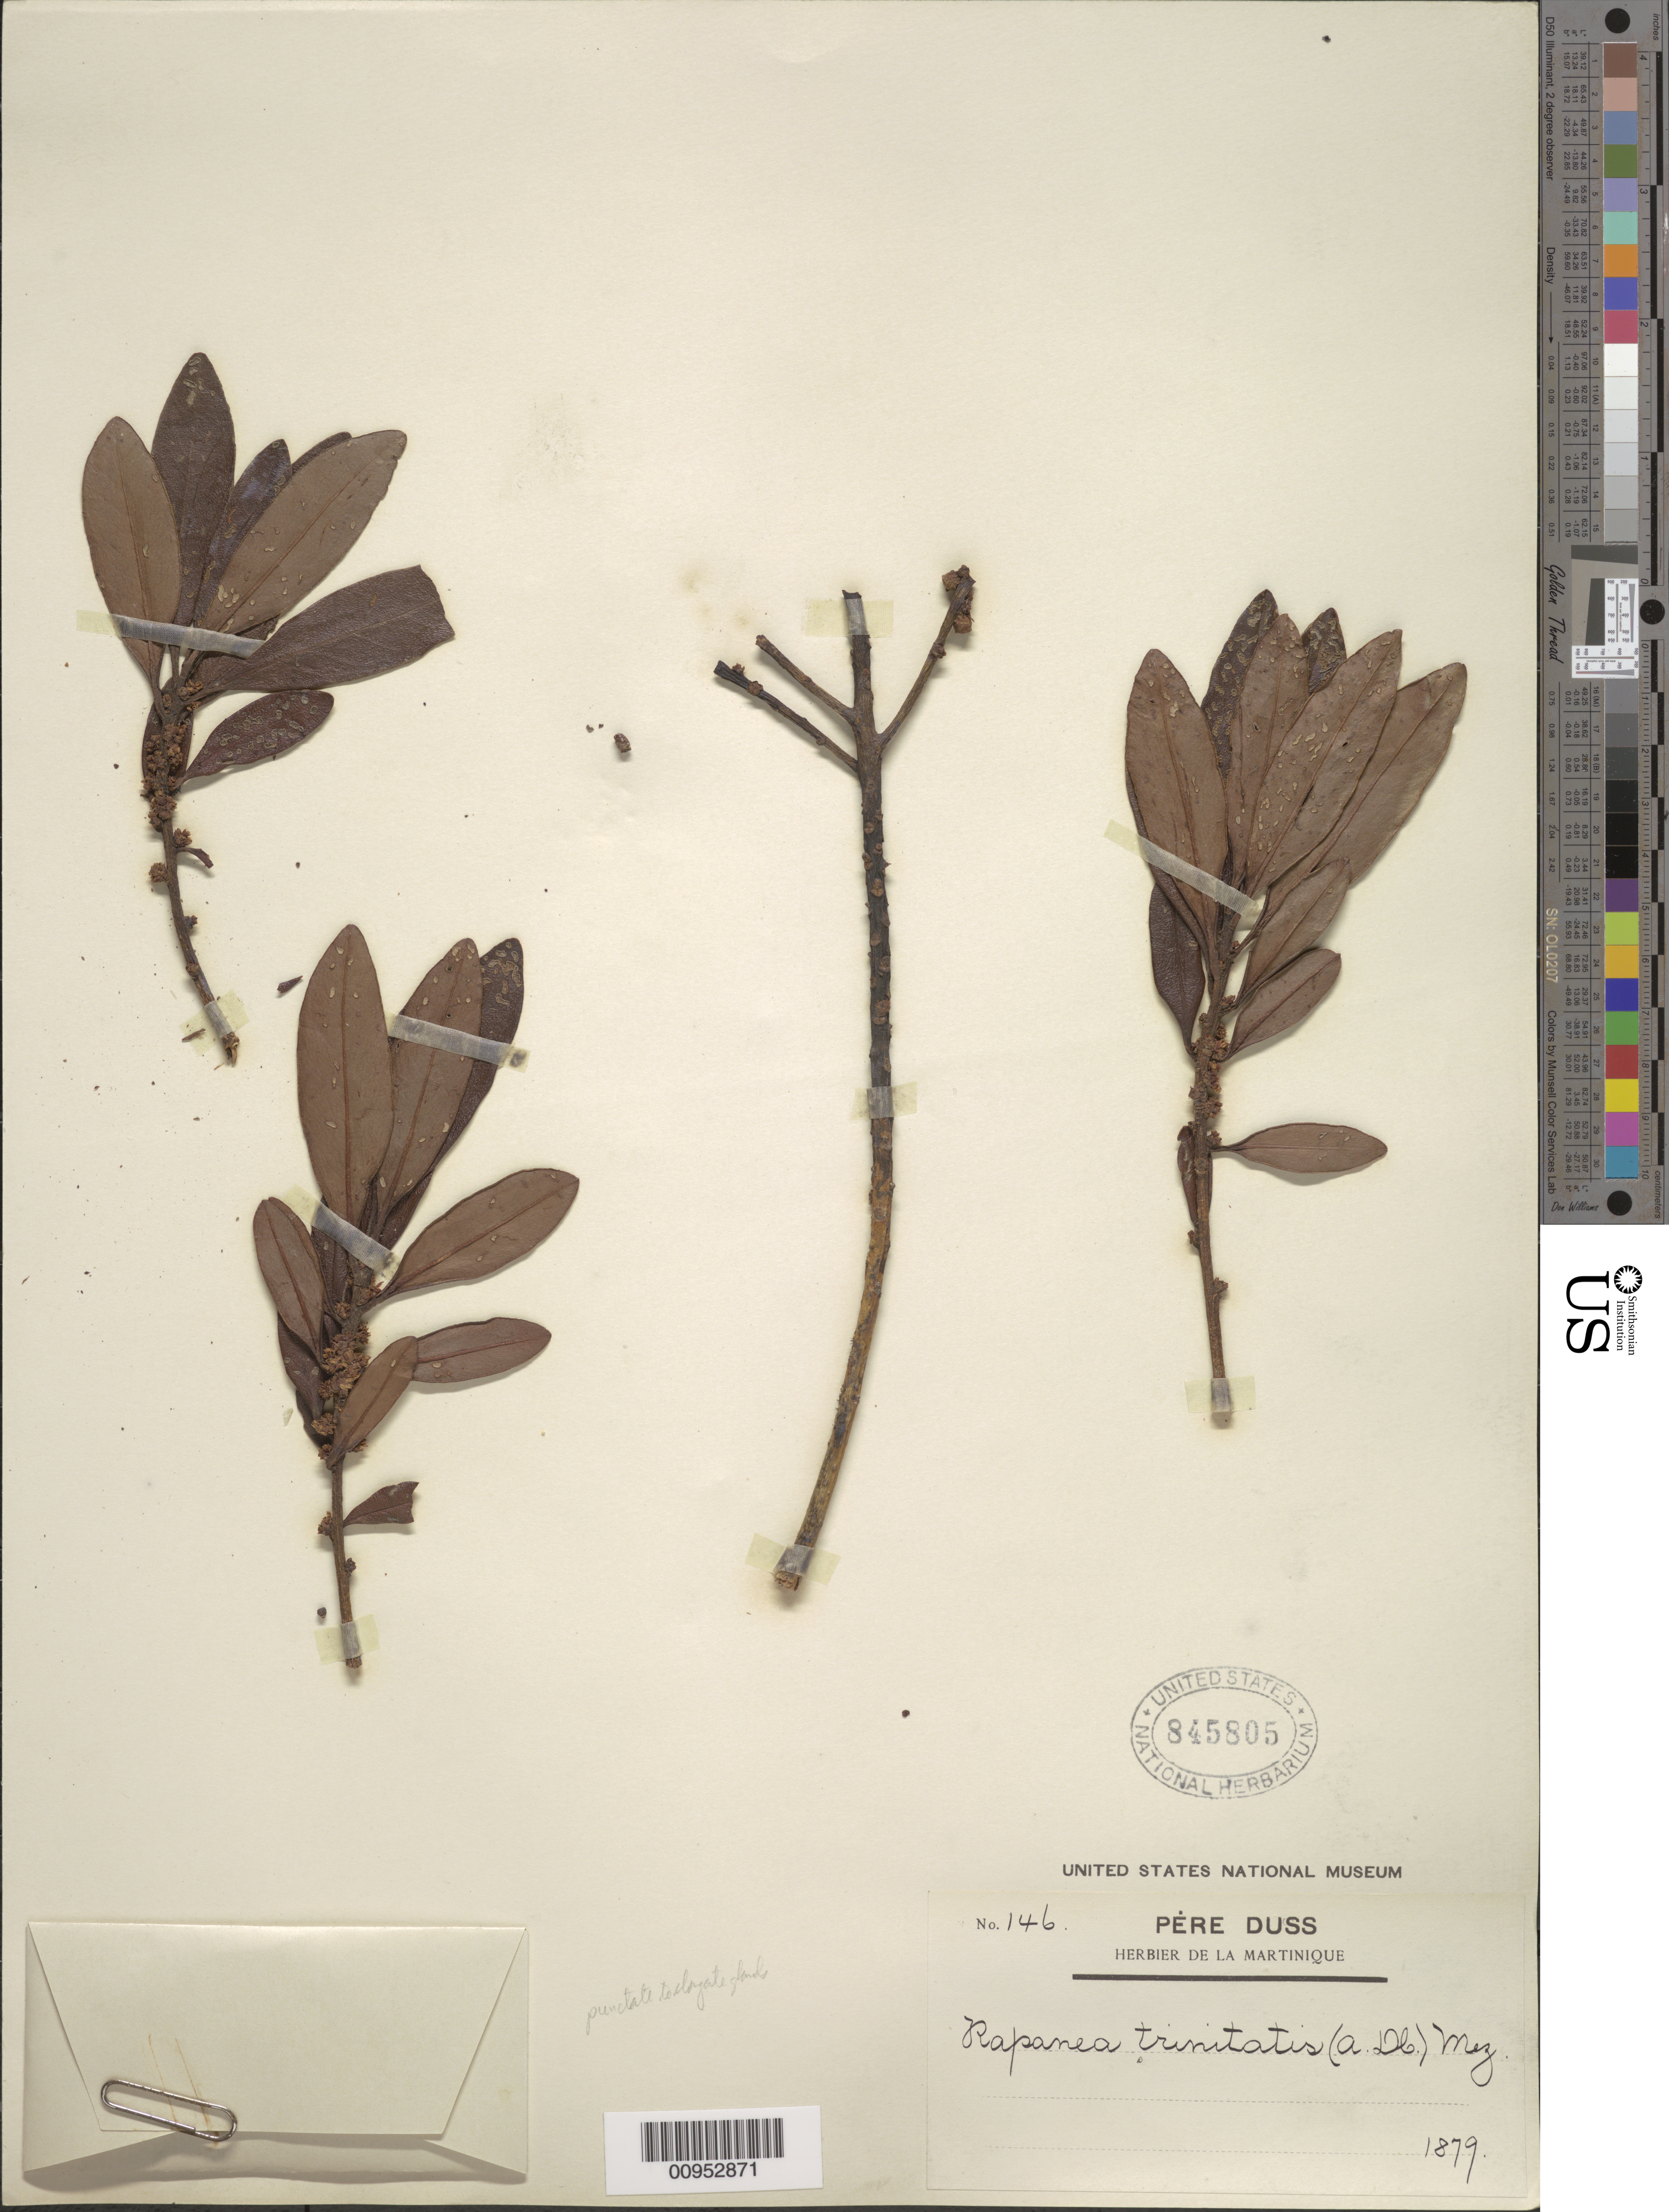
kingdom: Plantae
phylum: Tracheophyta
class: Magnoliopsida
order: Ericales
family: Primulaceae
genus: Myrsine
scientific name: Myrsine trinitatis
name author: A. DC.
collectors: Père Duss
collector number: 146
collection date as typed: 1879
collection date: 1879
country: Martinique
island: Martinique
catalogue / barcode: US 845805